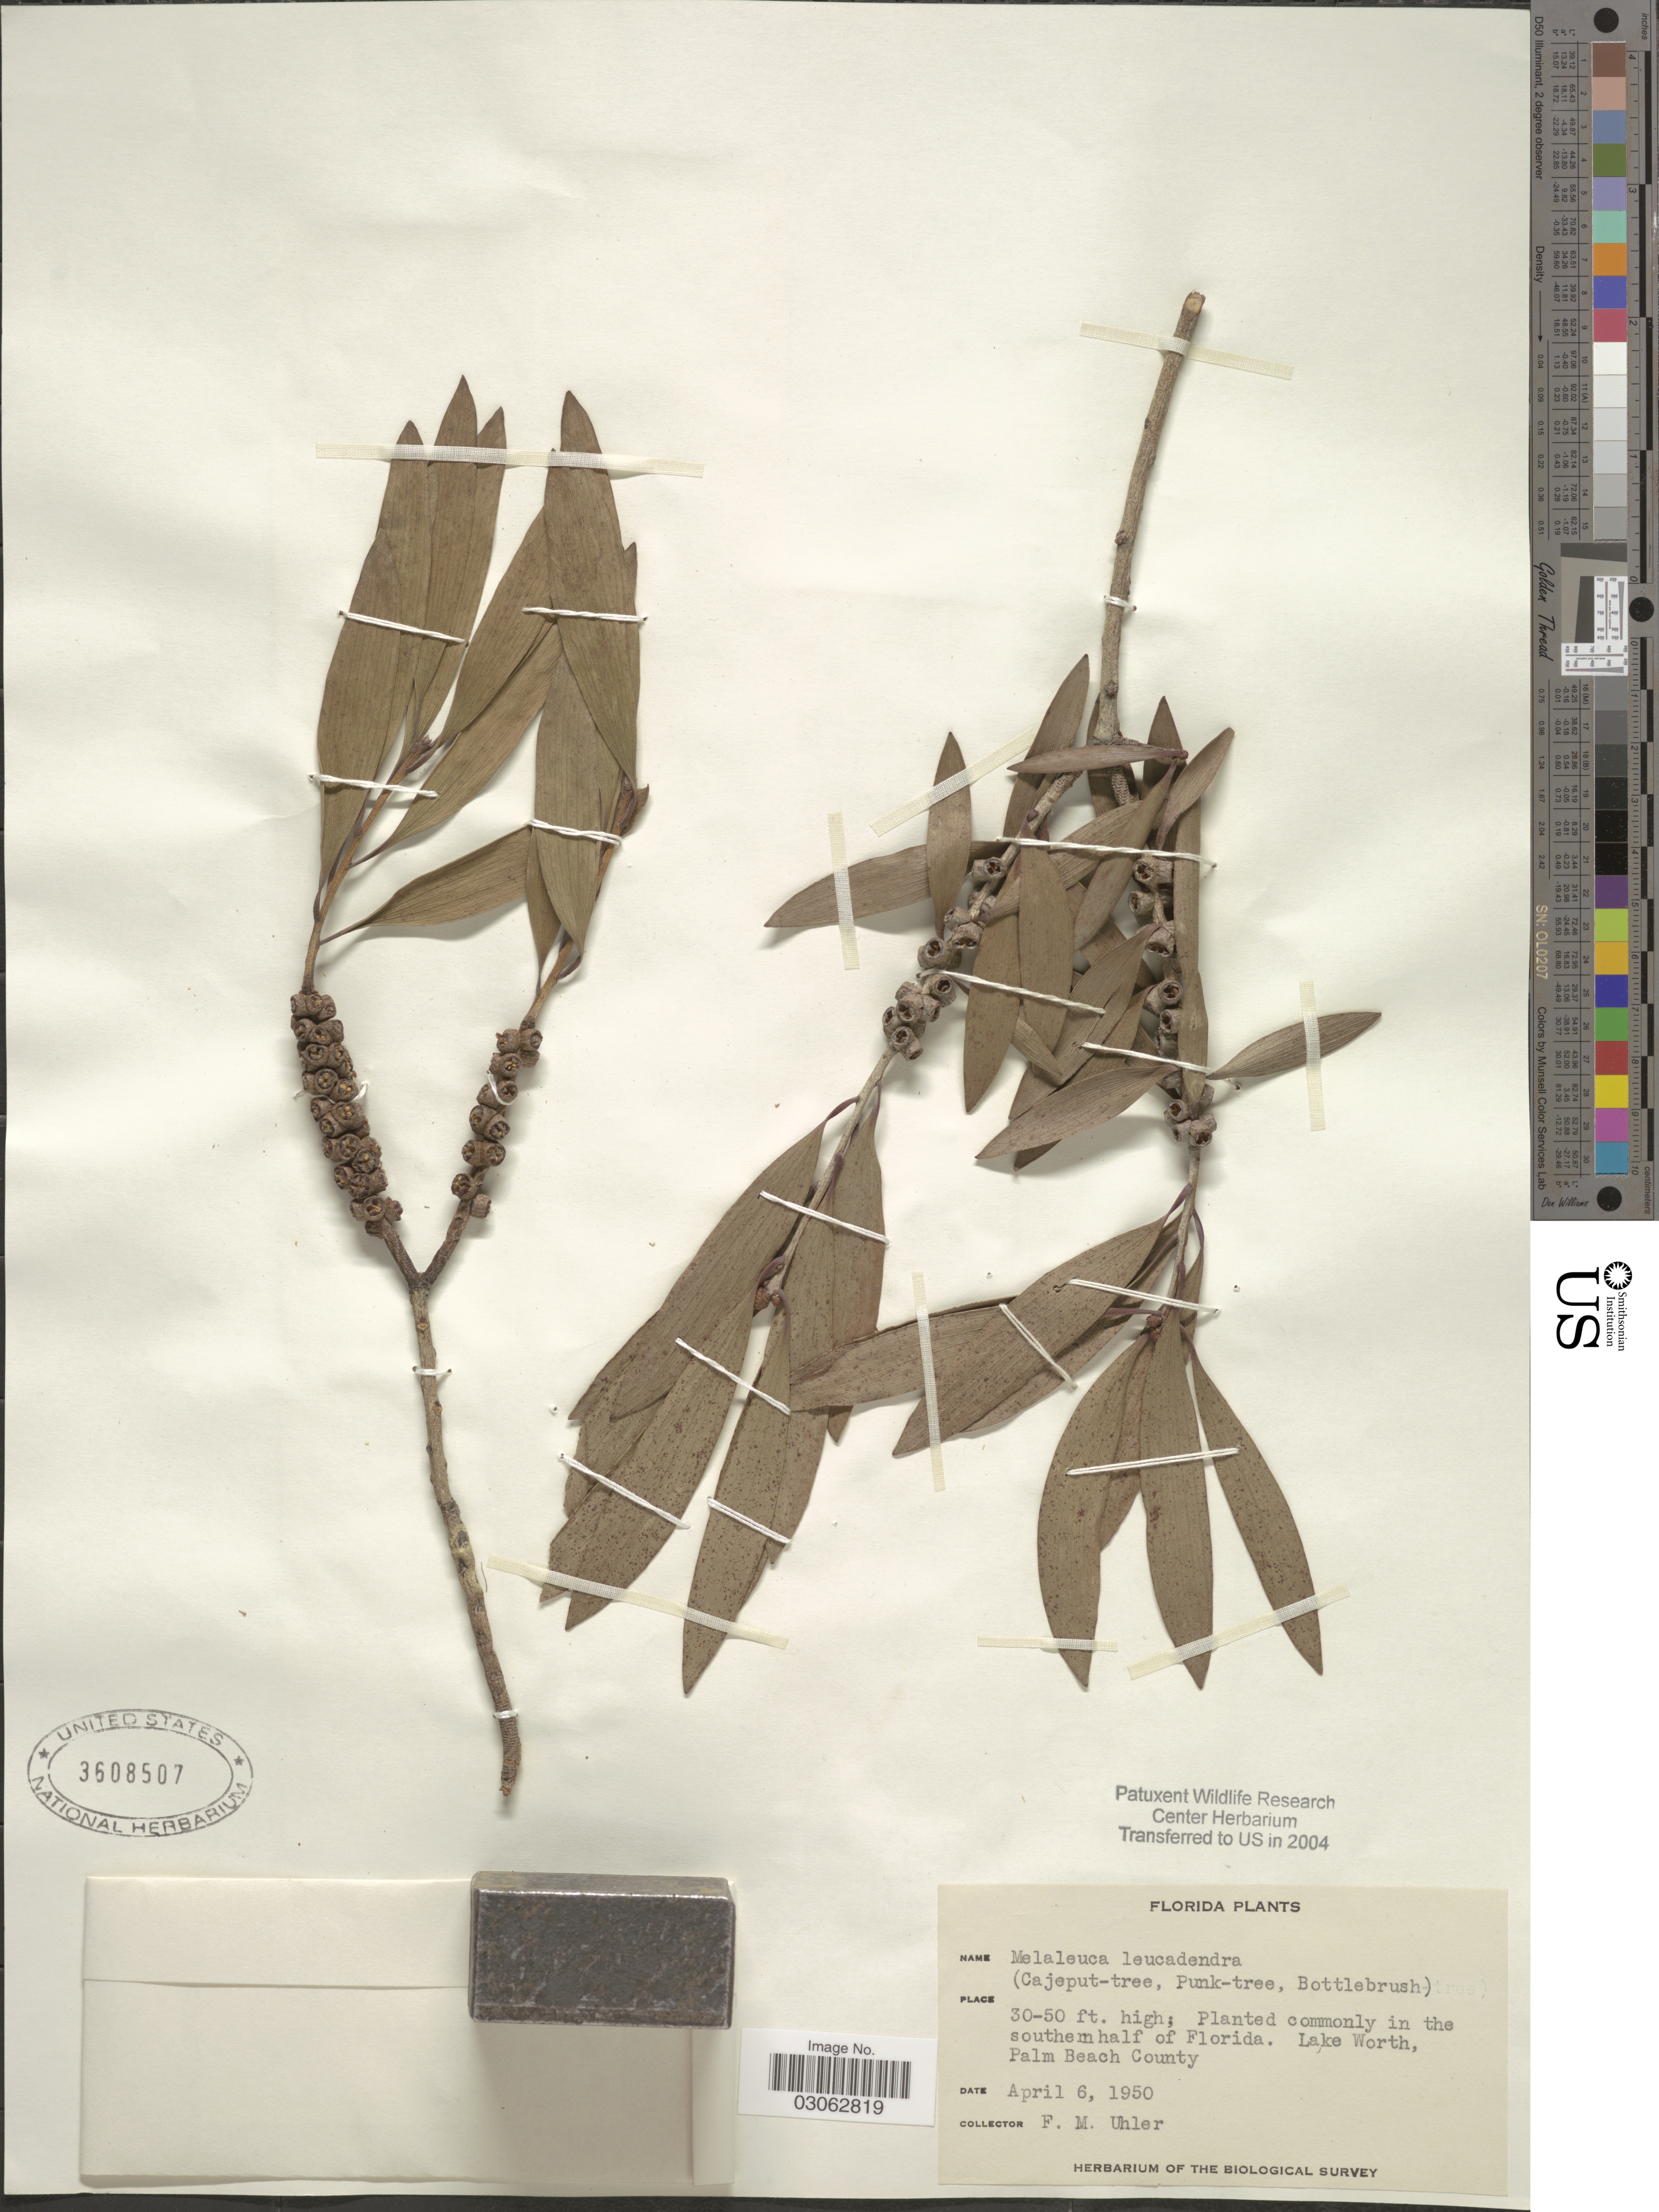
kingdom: Plantae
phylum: Tracheophyta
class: Magnoliopsida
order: Myrtales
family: Myrtaceae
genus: Melaleuca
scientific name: Melaleuca quinquenervia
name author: (Cav.) S.T. Blake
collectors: F. M. Uhler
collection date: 1950-04-06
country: United States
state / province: Florida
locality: In the southern half of Florida. lake Worth, Palm Beach County.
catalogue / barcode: US 3608507